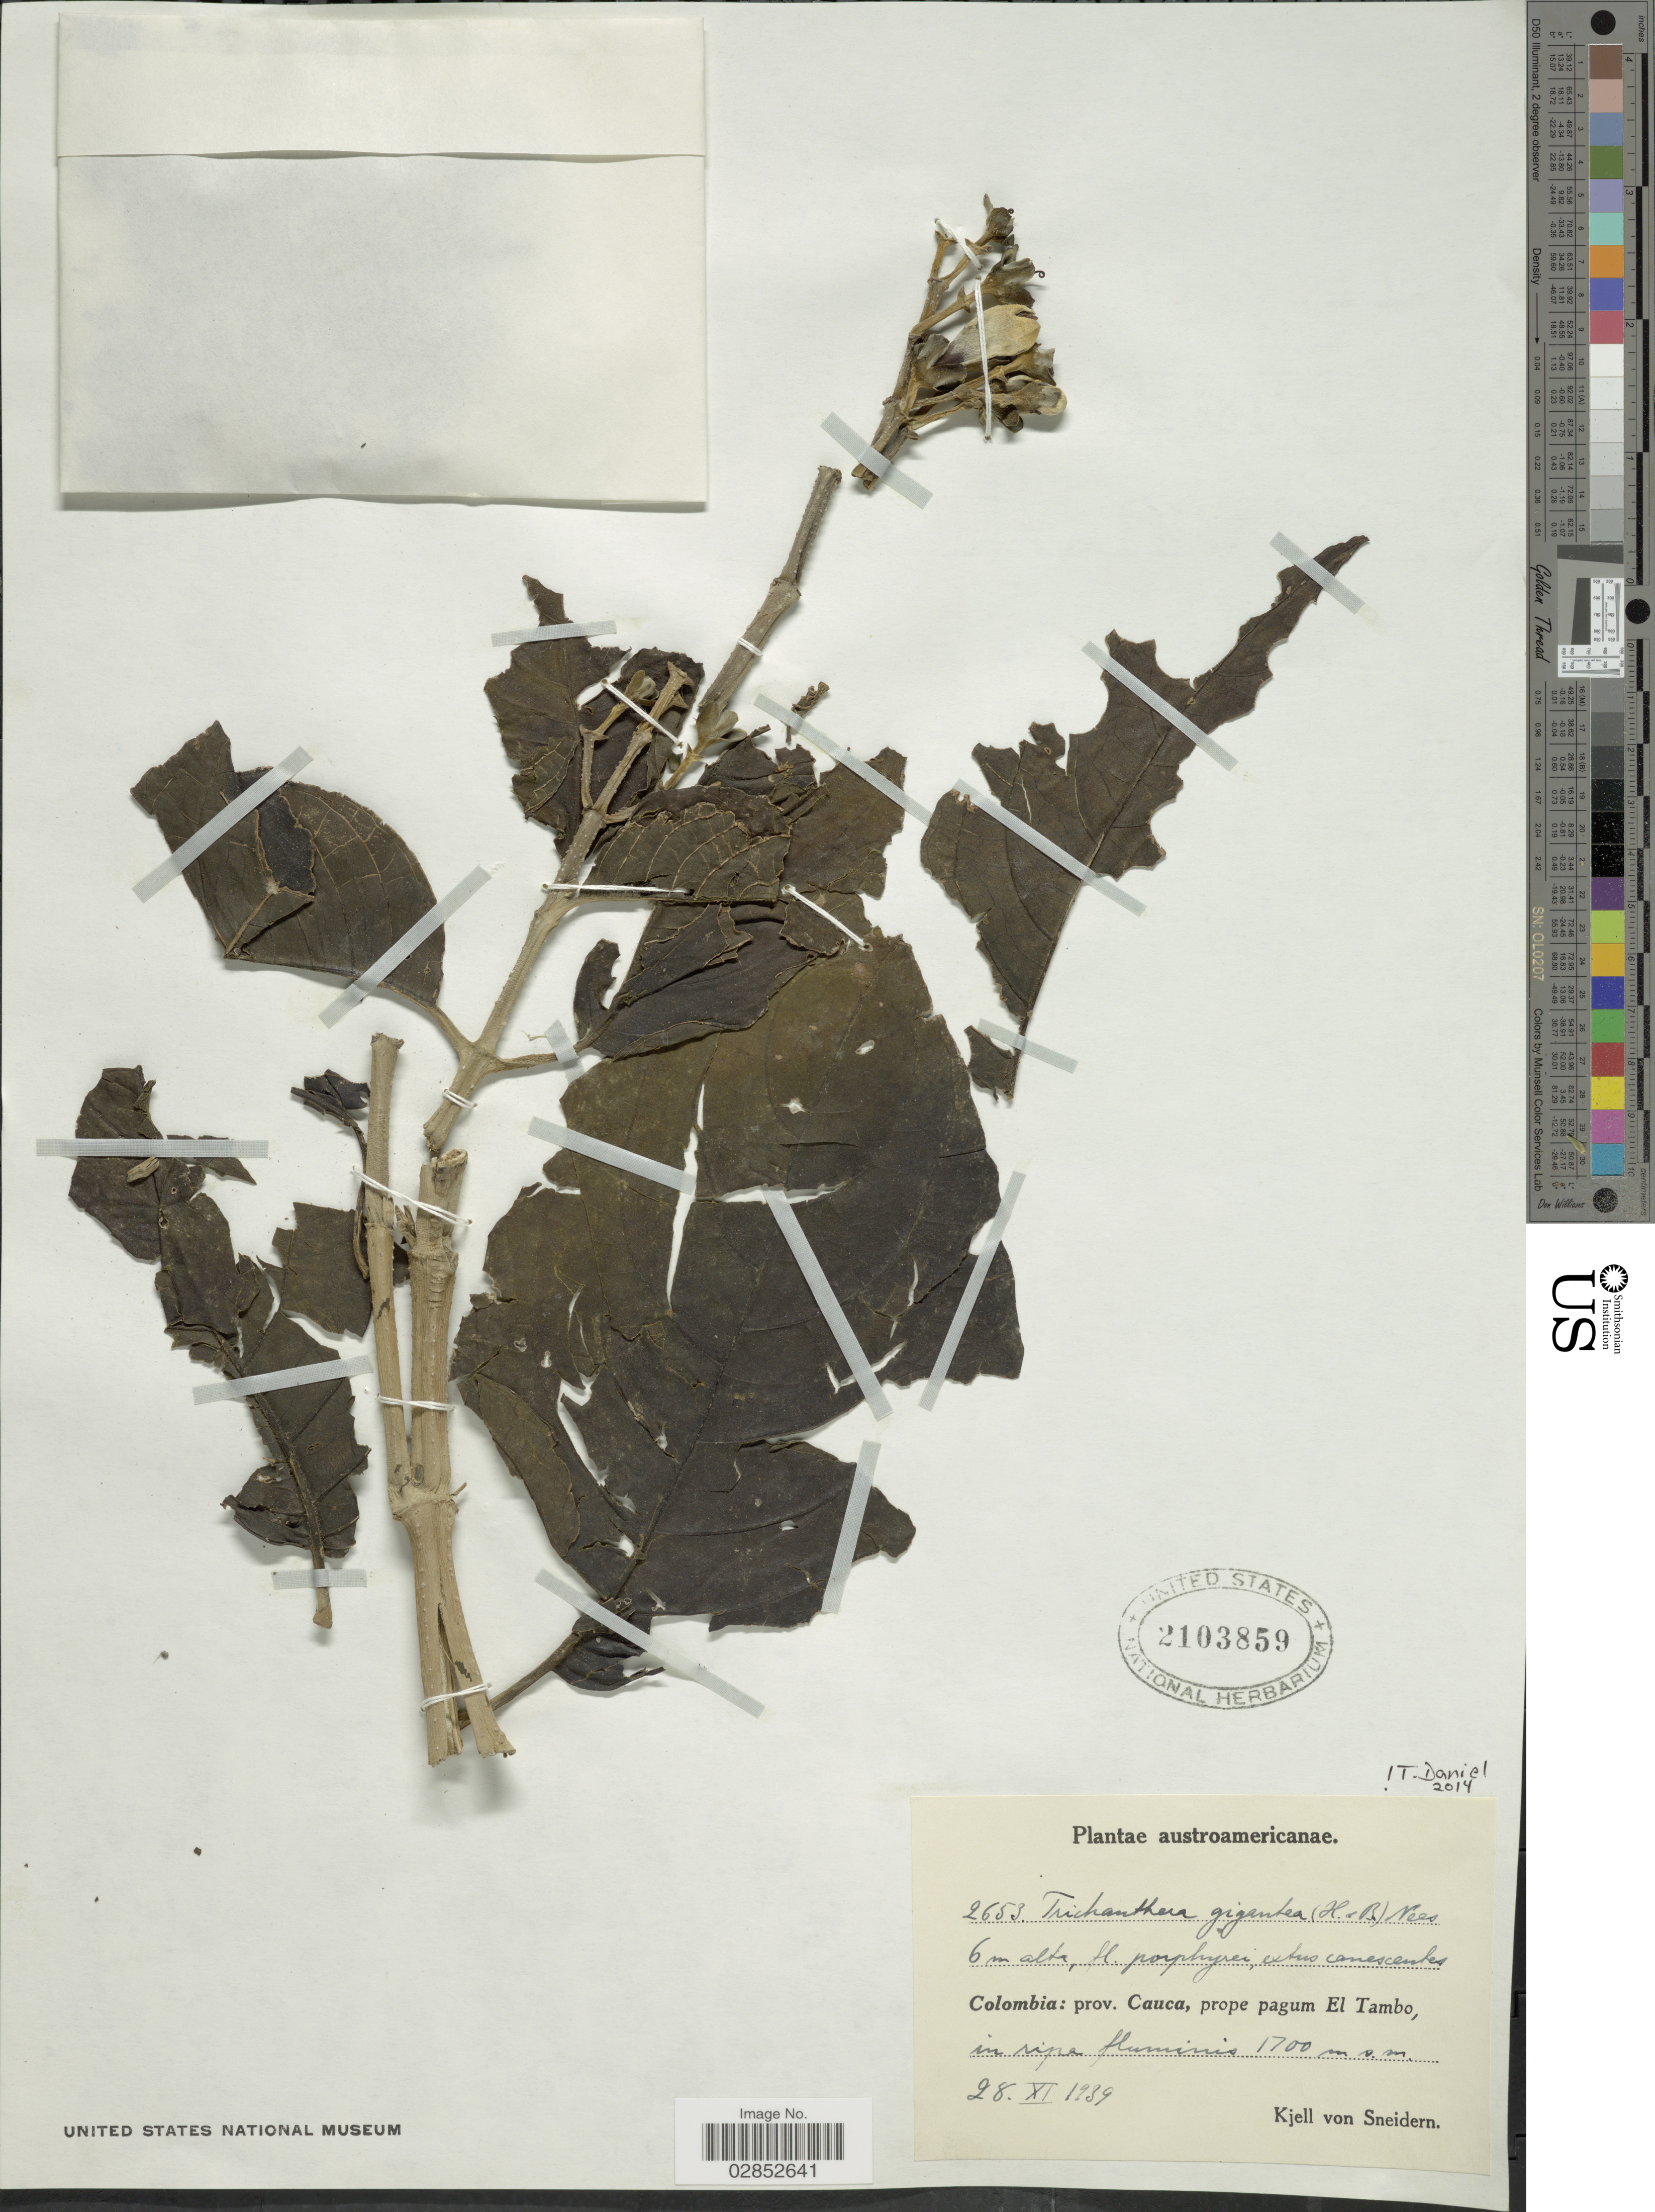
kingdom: Plantae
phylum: Tracheophyta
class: Magnoliopsida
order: Lamiales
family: Acanthaceae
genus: Trichanthera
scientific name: Trichanthera gigantea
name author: (Bonpl.) Nees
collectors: K. von Sneidern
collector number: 2653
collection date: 1939-11-28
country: Colombia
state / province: Cauca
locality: Prope pagum El Tambo.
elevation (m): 1700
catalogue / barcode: US 2103859